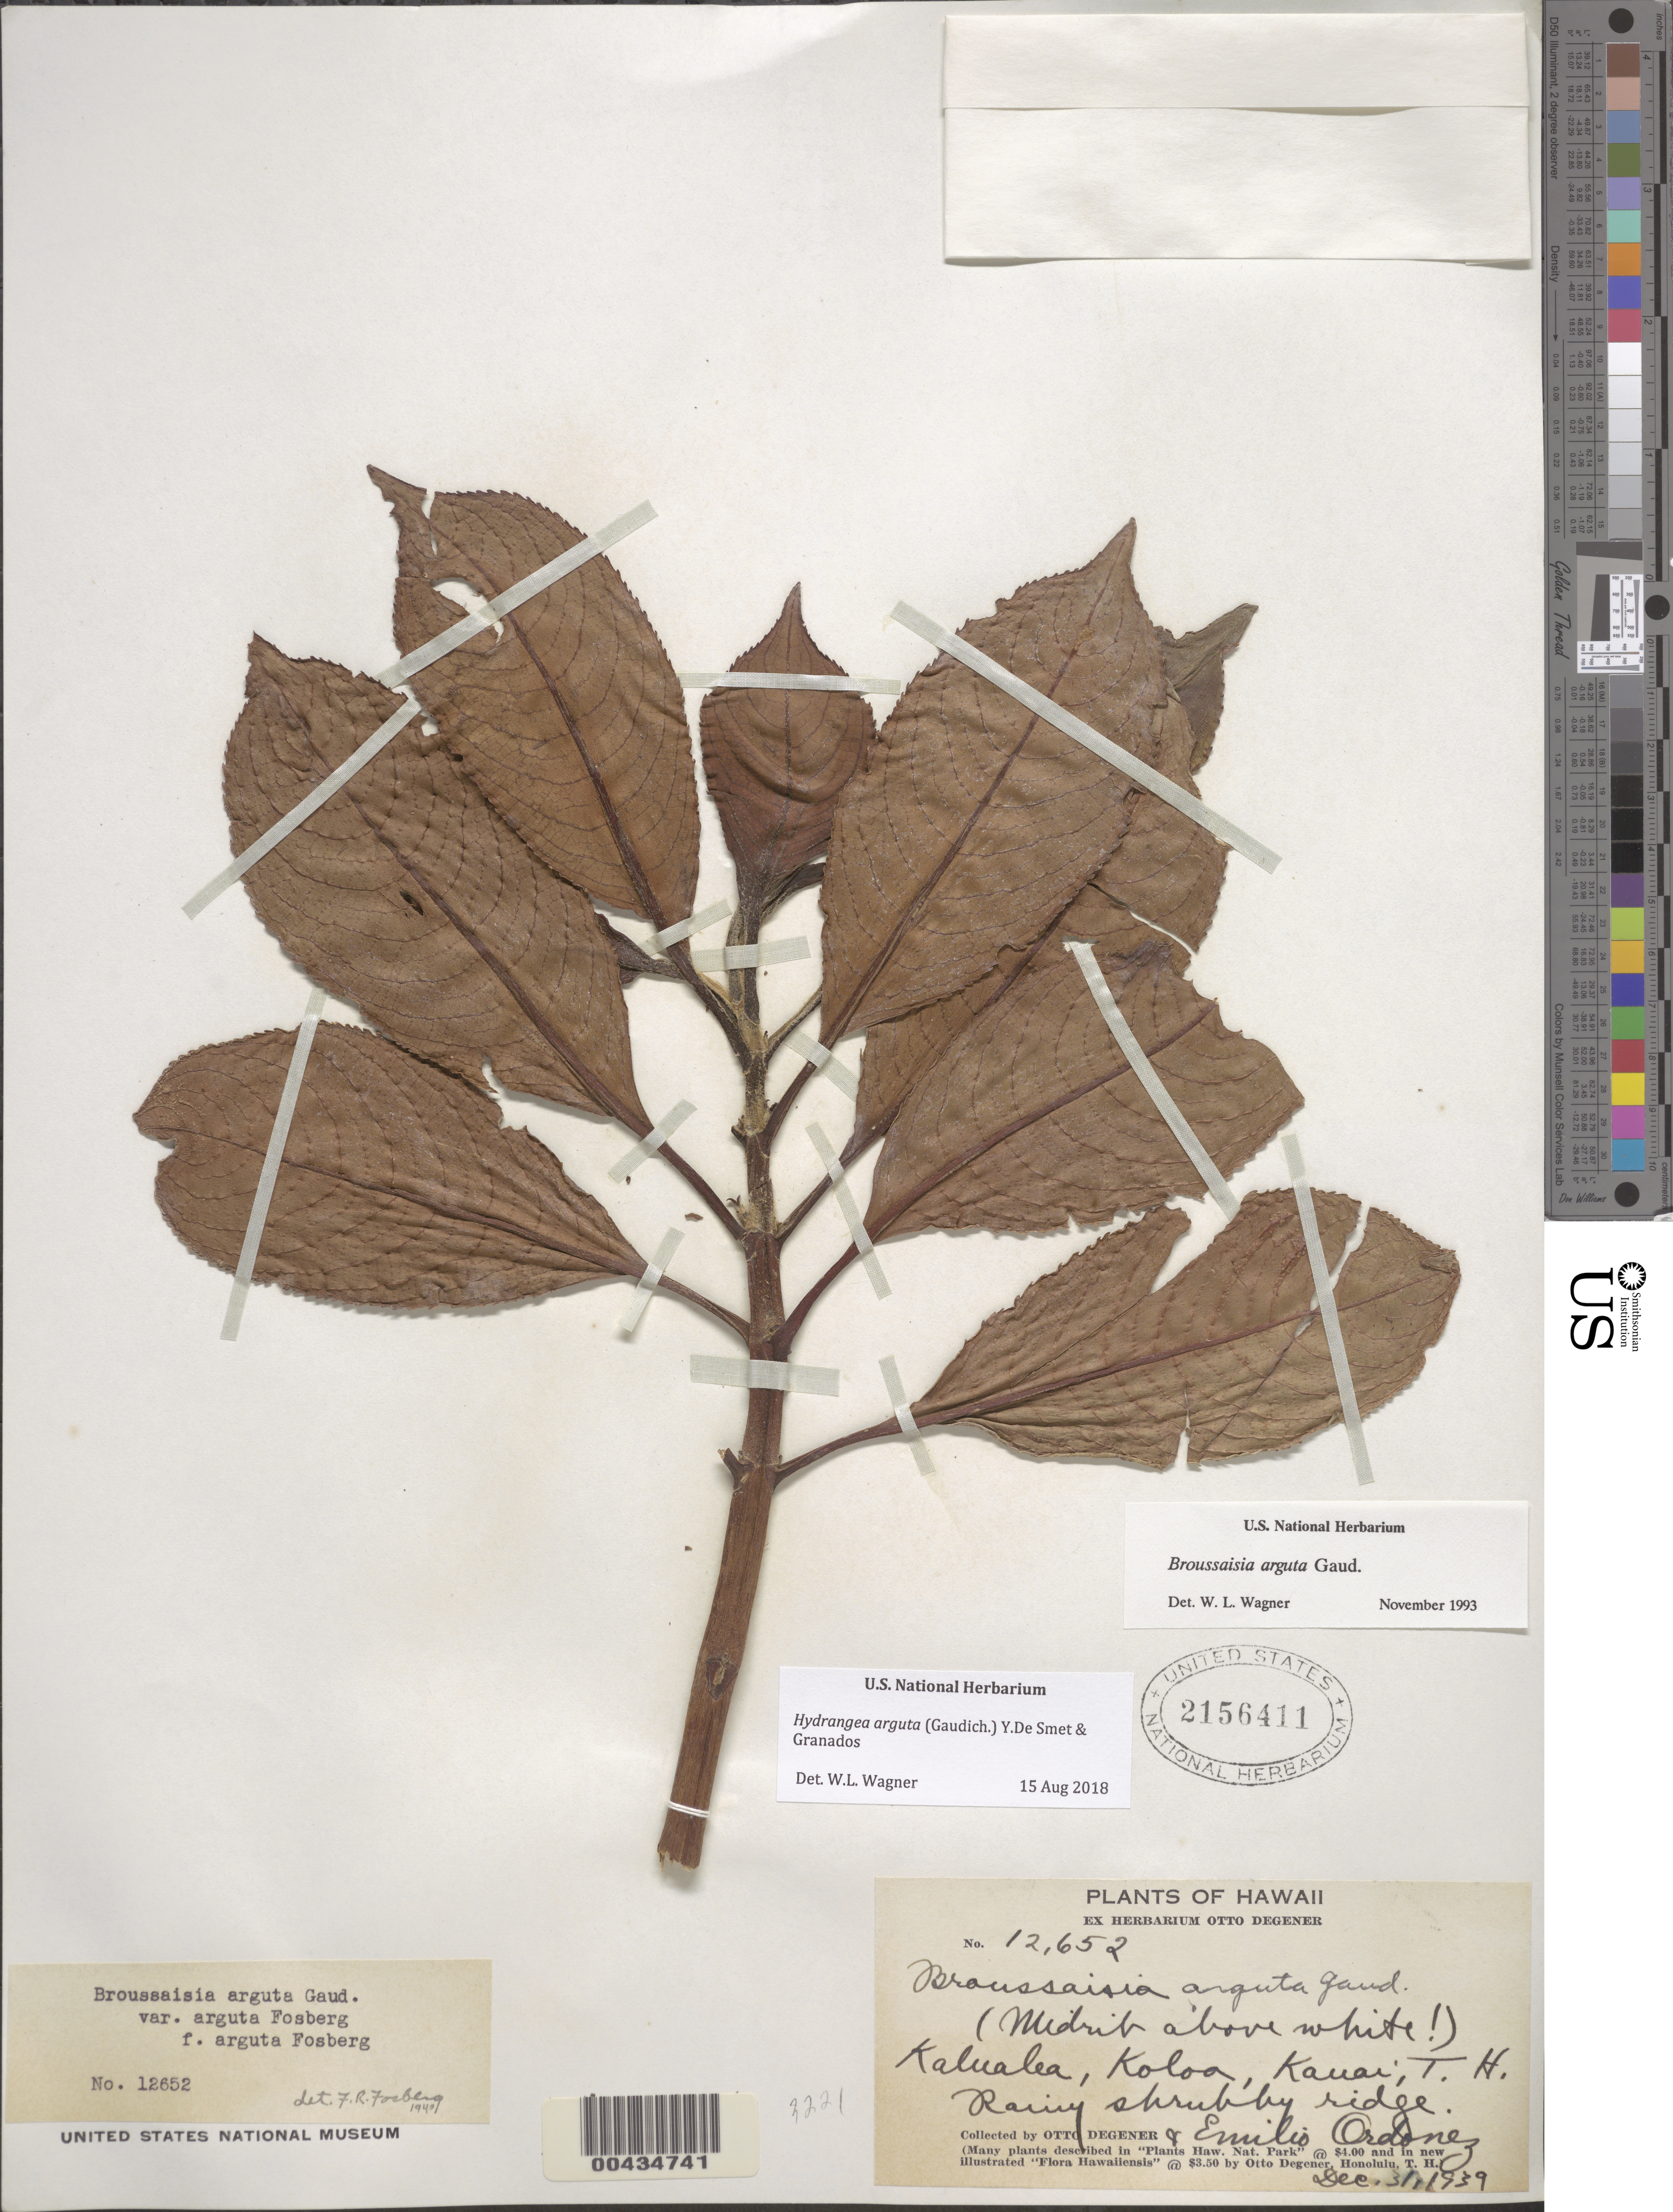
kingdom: Plantae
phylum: Tracheophyta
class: Magnoliopsida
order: Cornales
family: Hydrangeaceae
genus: Hydrangea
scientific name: Hydrangea arguta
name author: (Gaudich.) Y. De Smet & C. Granados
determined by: Wagner, W. L., (BOT), Smithsonian Institution - National Museum of Natural History (UNITED STATES)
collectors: O. Degener & E. Ordonez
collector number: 12652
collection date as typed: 31 Dec 1939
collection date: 1939-12-31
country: United States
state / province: Hawaii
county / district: Kauai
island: Kaua'i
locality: Kalualea, Koloa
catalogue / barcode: US 2156411